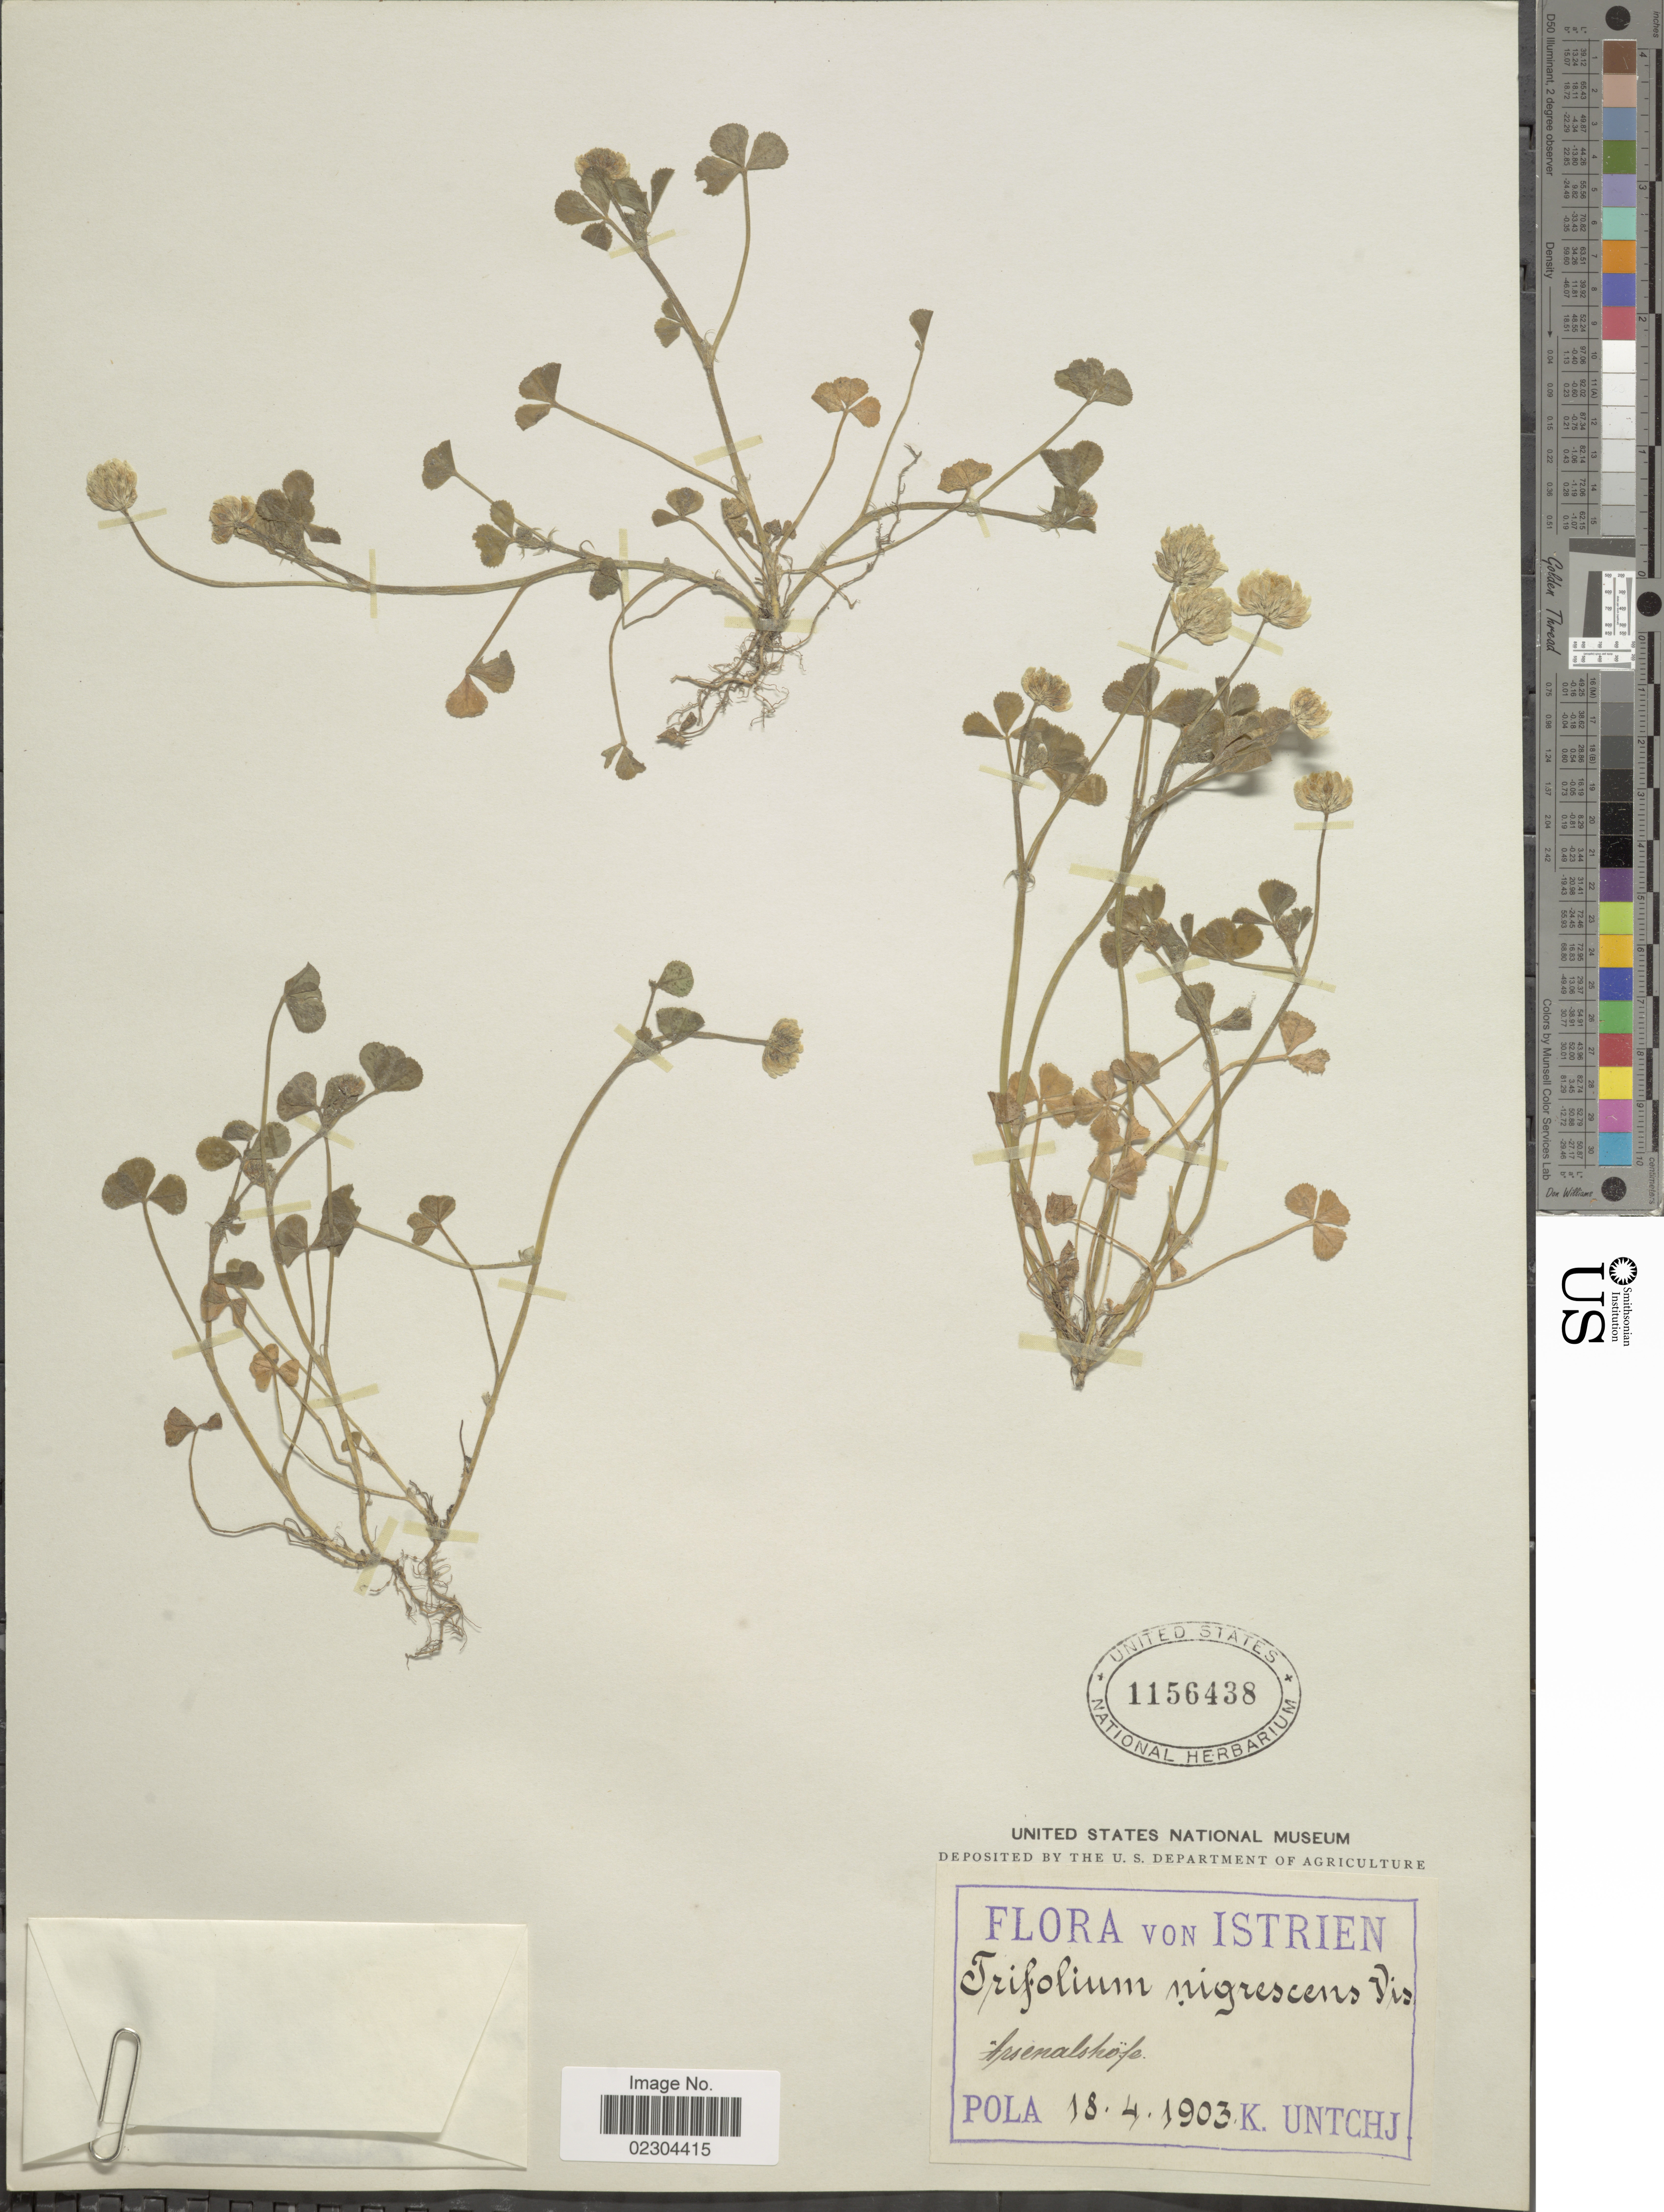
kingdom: Plantae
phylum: Tracheophyta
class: Magnoliopsida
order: Fabales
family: Fabaceae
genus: Trifolium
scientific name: Trifolium nigrescens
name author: Viv.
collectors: K. Untchj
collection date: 1903-04-18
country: Croatia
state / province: Istria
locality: Istrien, Arsenalshofe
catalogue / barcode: US 1156438